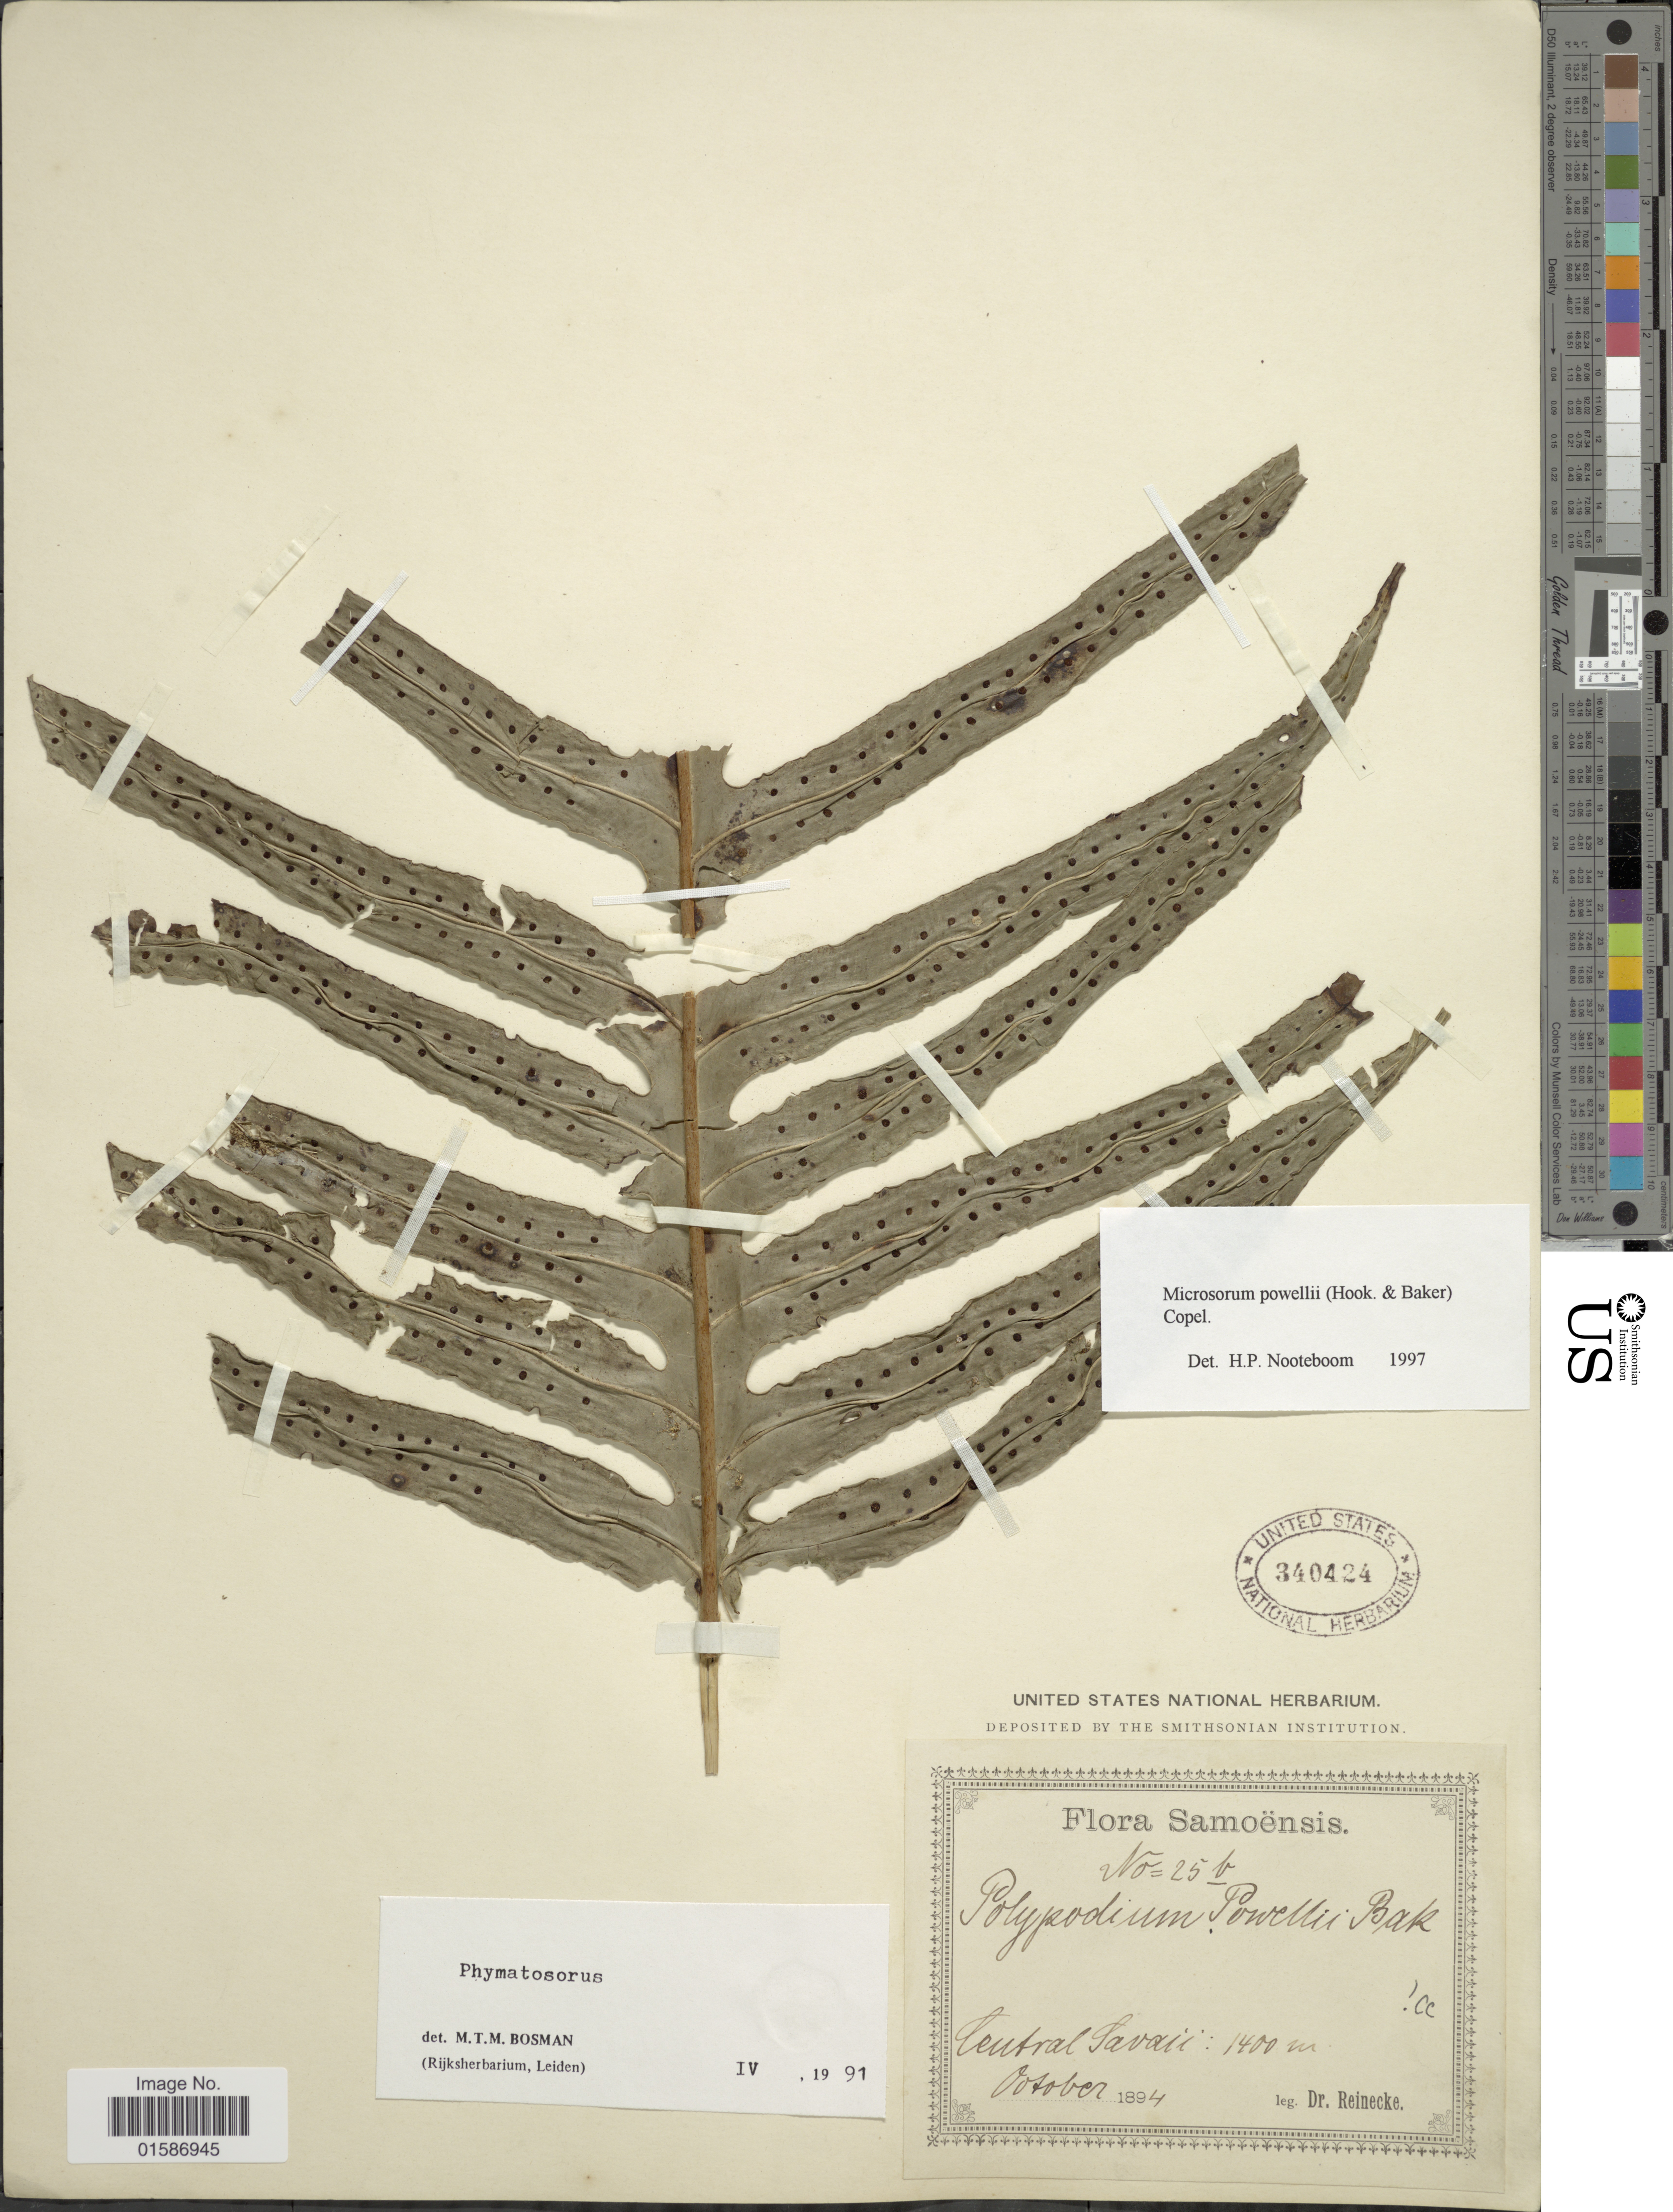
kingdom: Plantae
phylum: Tracheophyta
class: Polypodiopsida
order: Polypodiales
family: Polypodiaceae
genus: Microsorum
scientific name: Microsorum powellii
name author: (Baker) Copel.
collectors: -- Reinecke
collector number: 25b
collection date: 1894-10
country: Samoa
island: Savai'i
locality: Samoënsis, Central Savaii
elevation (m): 1400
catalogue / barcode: US 340424